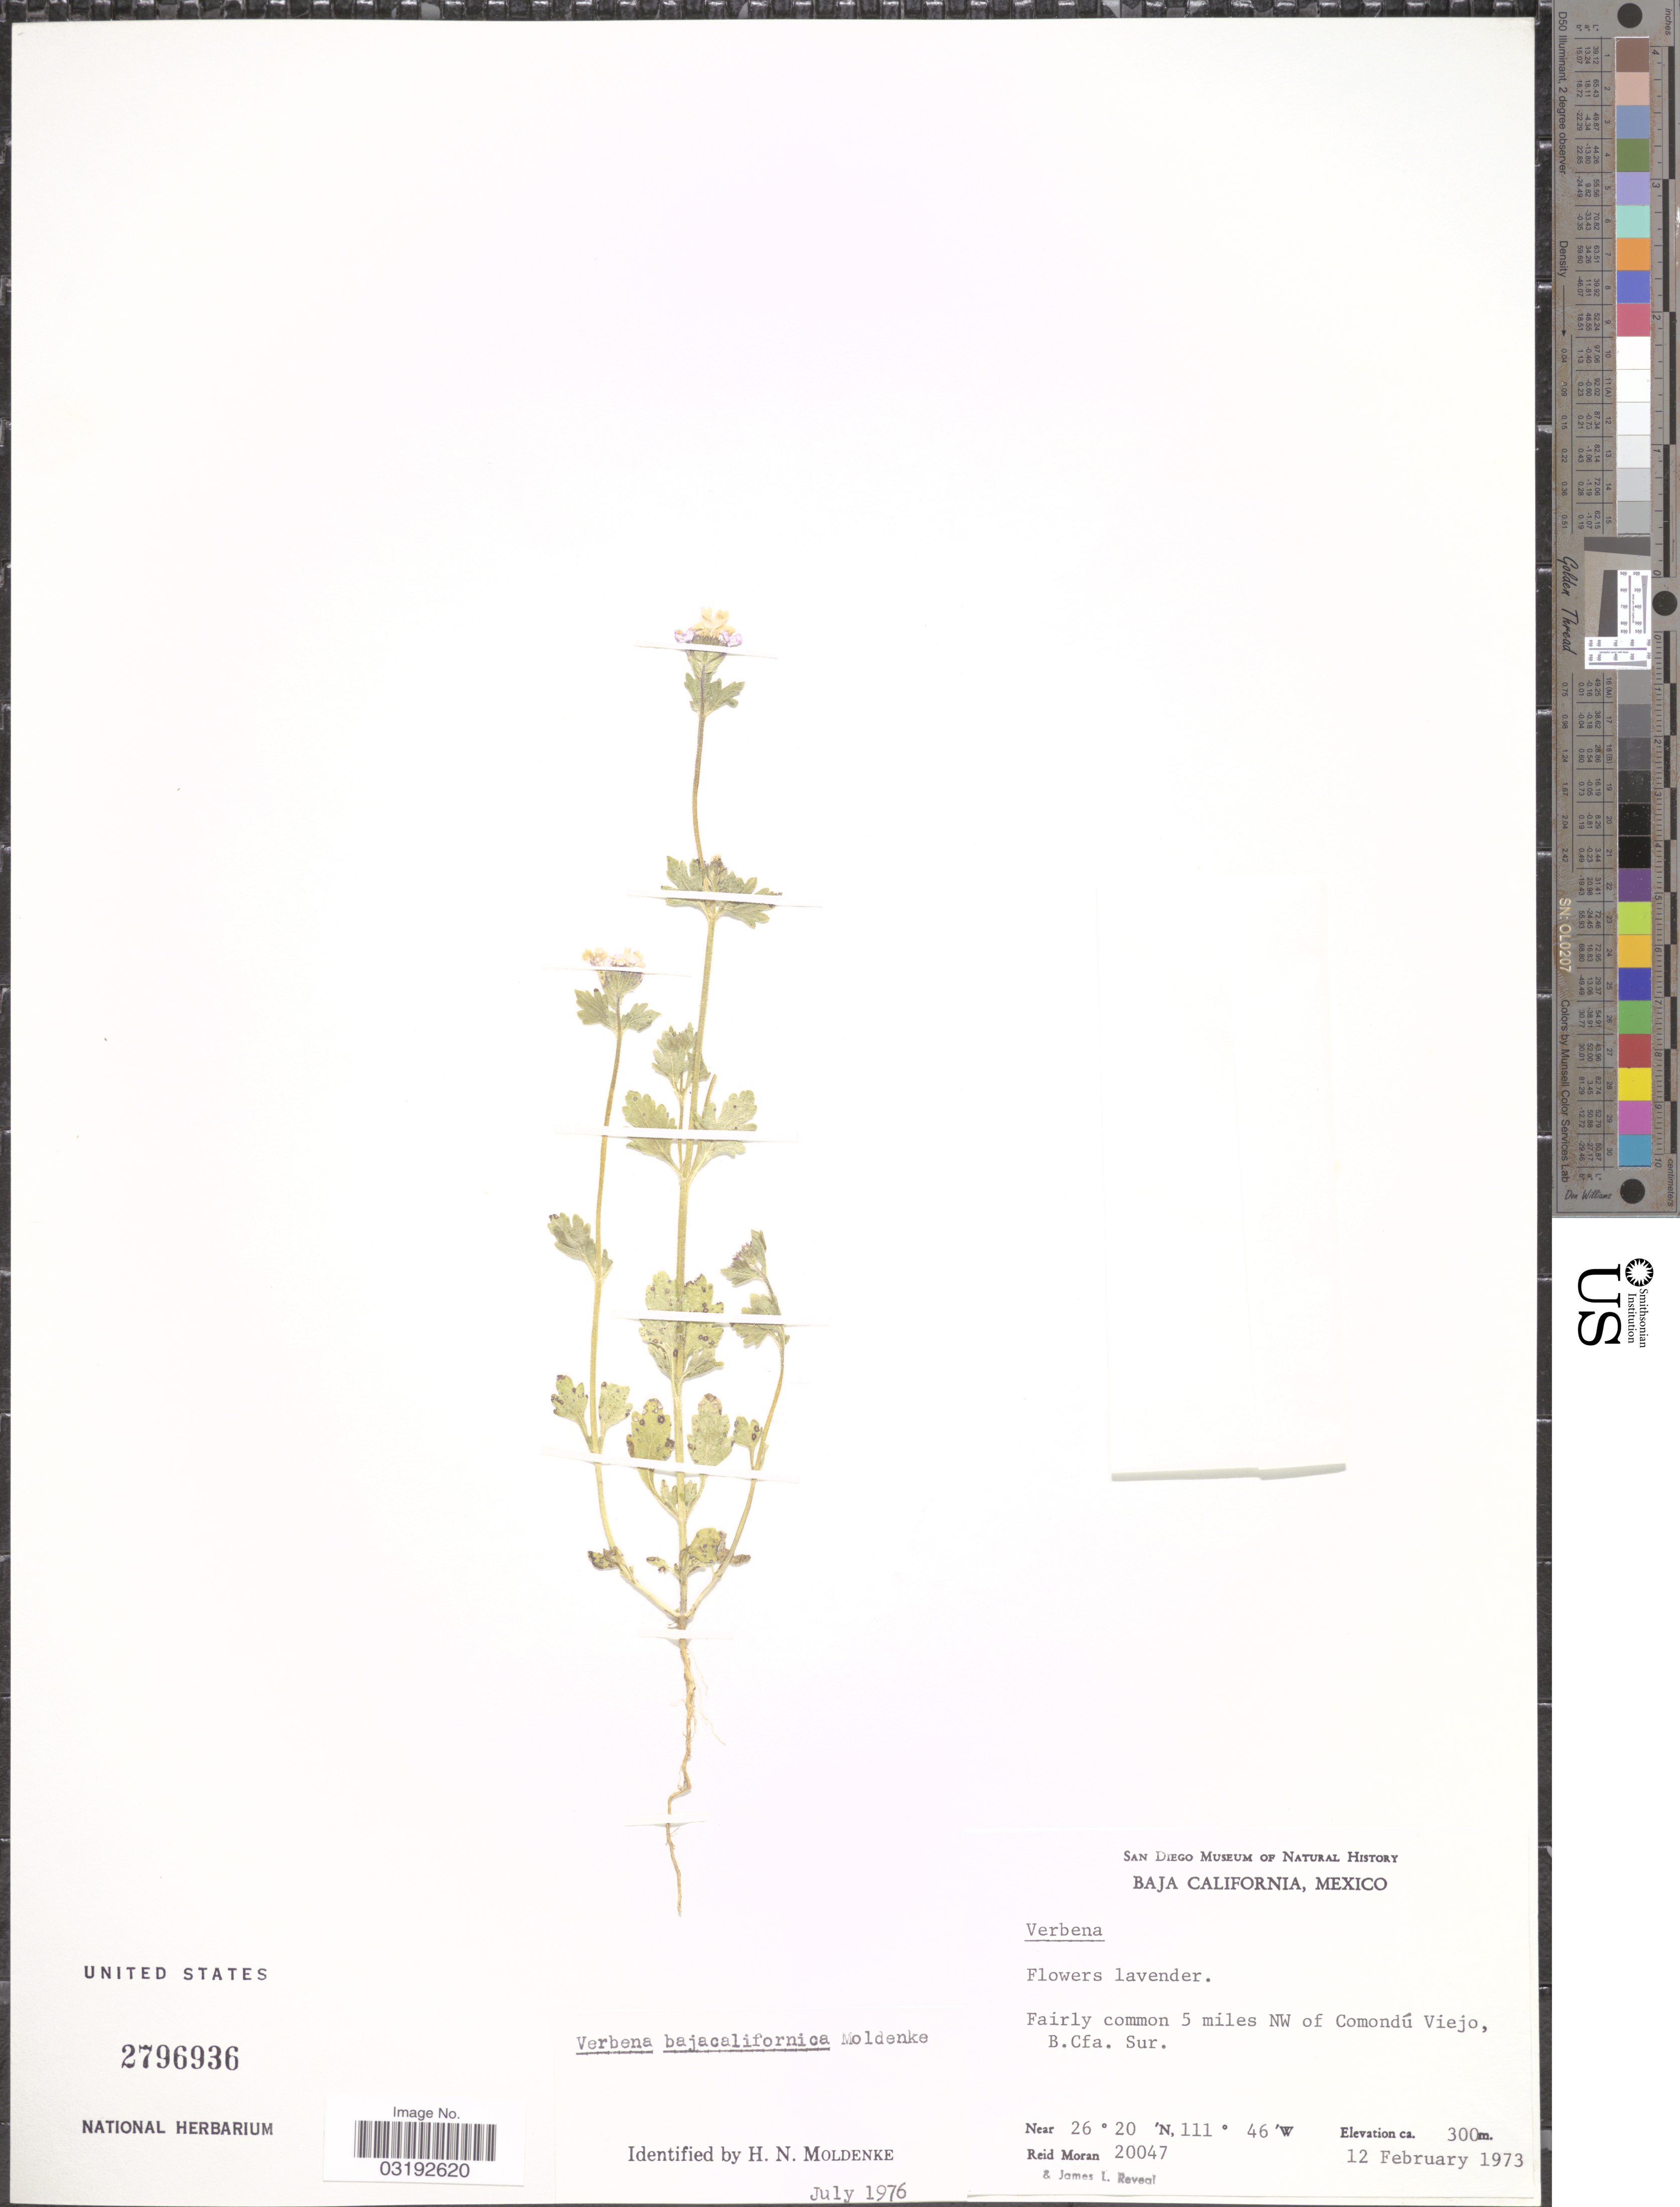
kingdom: Plantae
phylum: Tracheophyta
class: Magnoliopsida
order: Lamiales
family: Verbenaceae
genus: Verbena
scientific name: Verbena bajacalifornica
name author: Moldenke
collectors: R. V. Moran & J. L. Reveal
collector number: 20047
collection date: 1973-02-12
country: Mexico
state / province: Baja California Sur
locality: Fairly common 5 miles NW of Comondú Viejo.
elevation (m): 300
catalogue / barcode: US 2796936